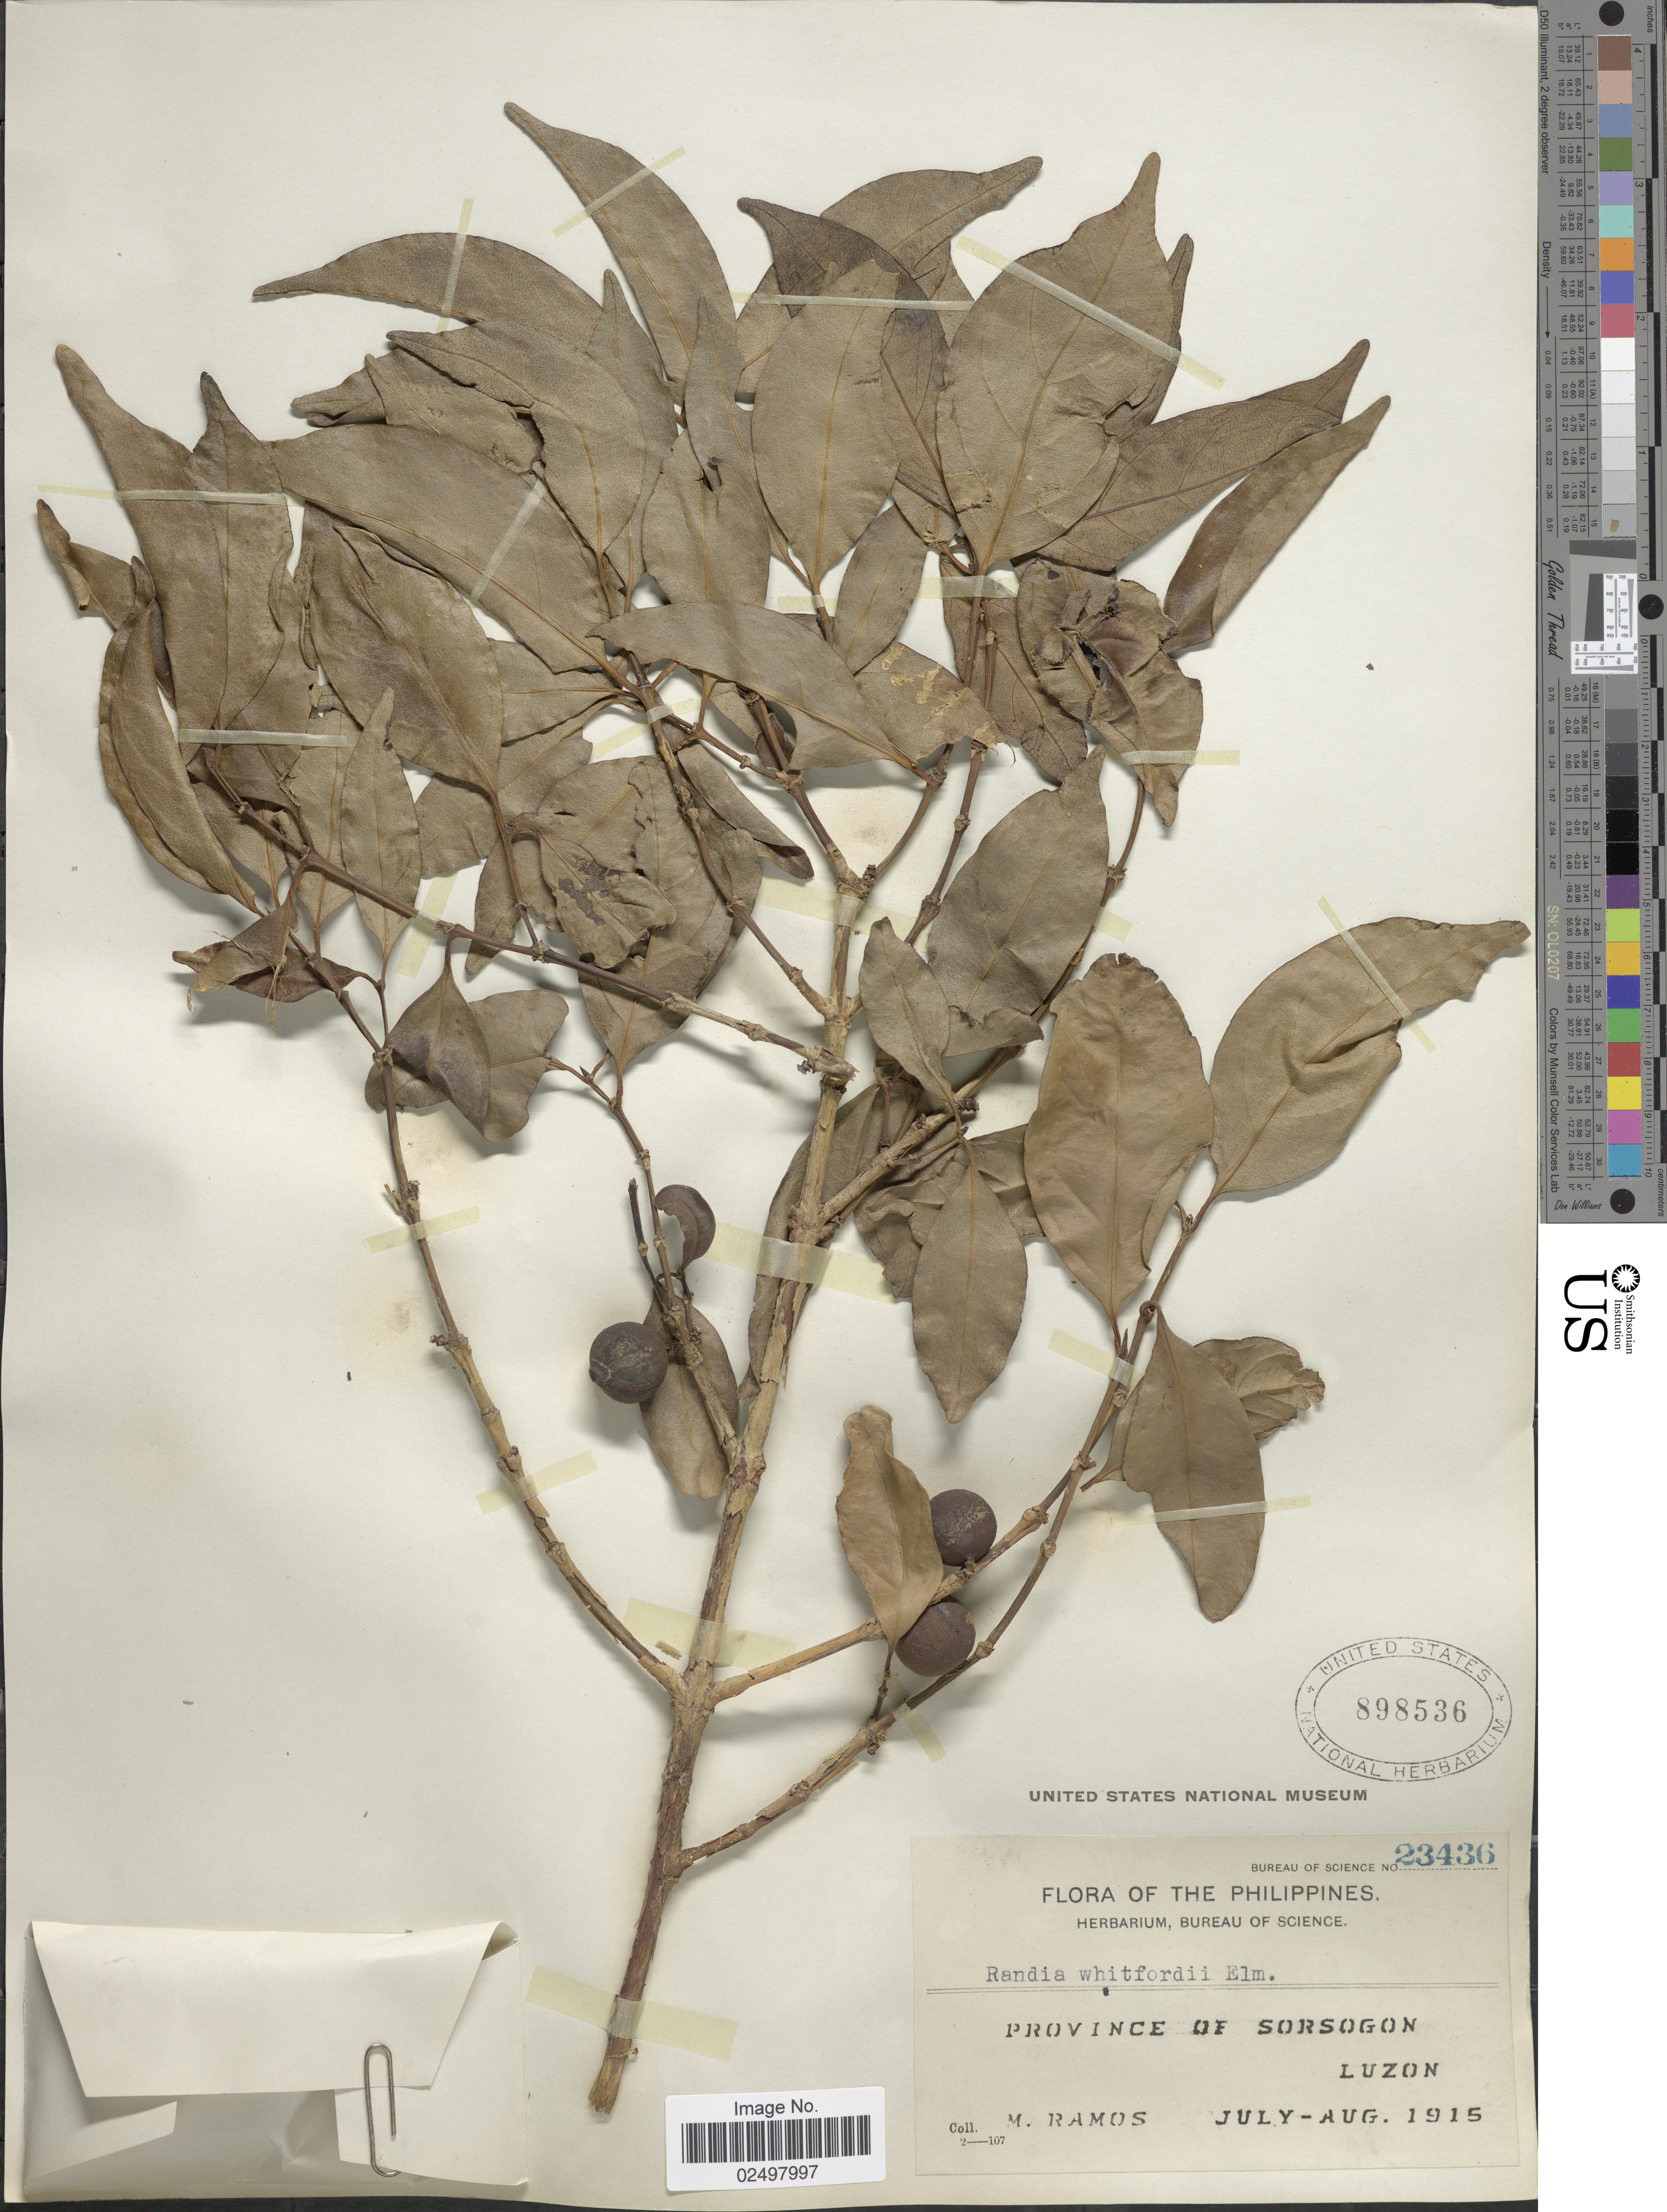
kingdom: Plantae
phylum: Tracheophyta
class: Magnoliopsida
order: Gentianales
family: Rubiaceae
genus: Discospermum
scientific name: Discospermum whitfordii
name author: (Elmer) S.J. Ali & Robbr.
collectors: M. Ramos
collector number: Bureau of Science 23436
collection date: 1915-07/1915-08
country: Philippines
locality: Province of Sorsogon, Luzon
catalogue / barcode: US 898536